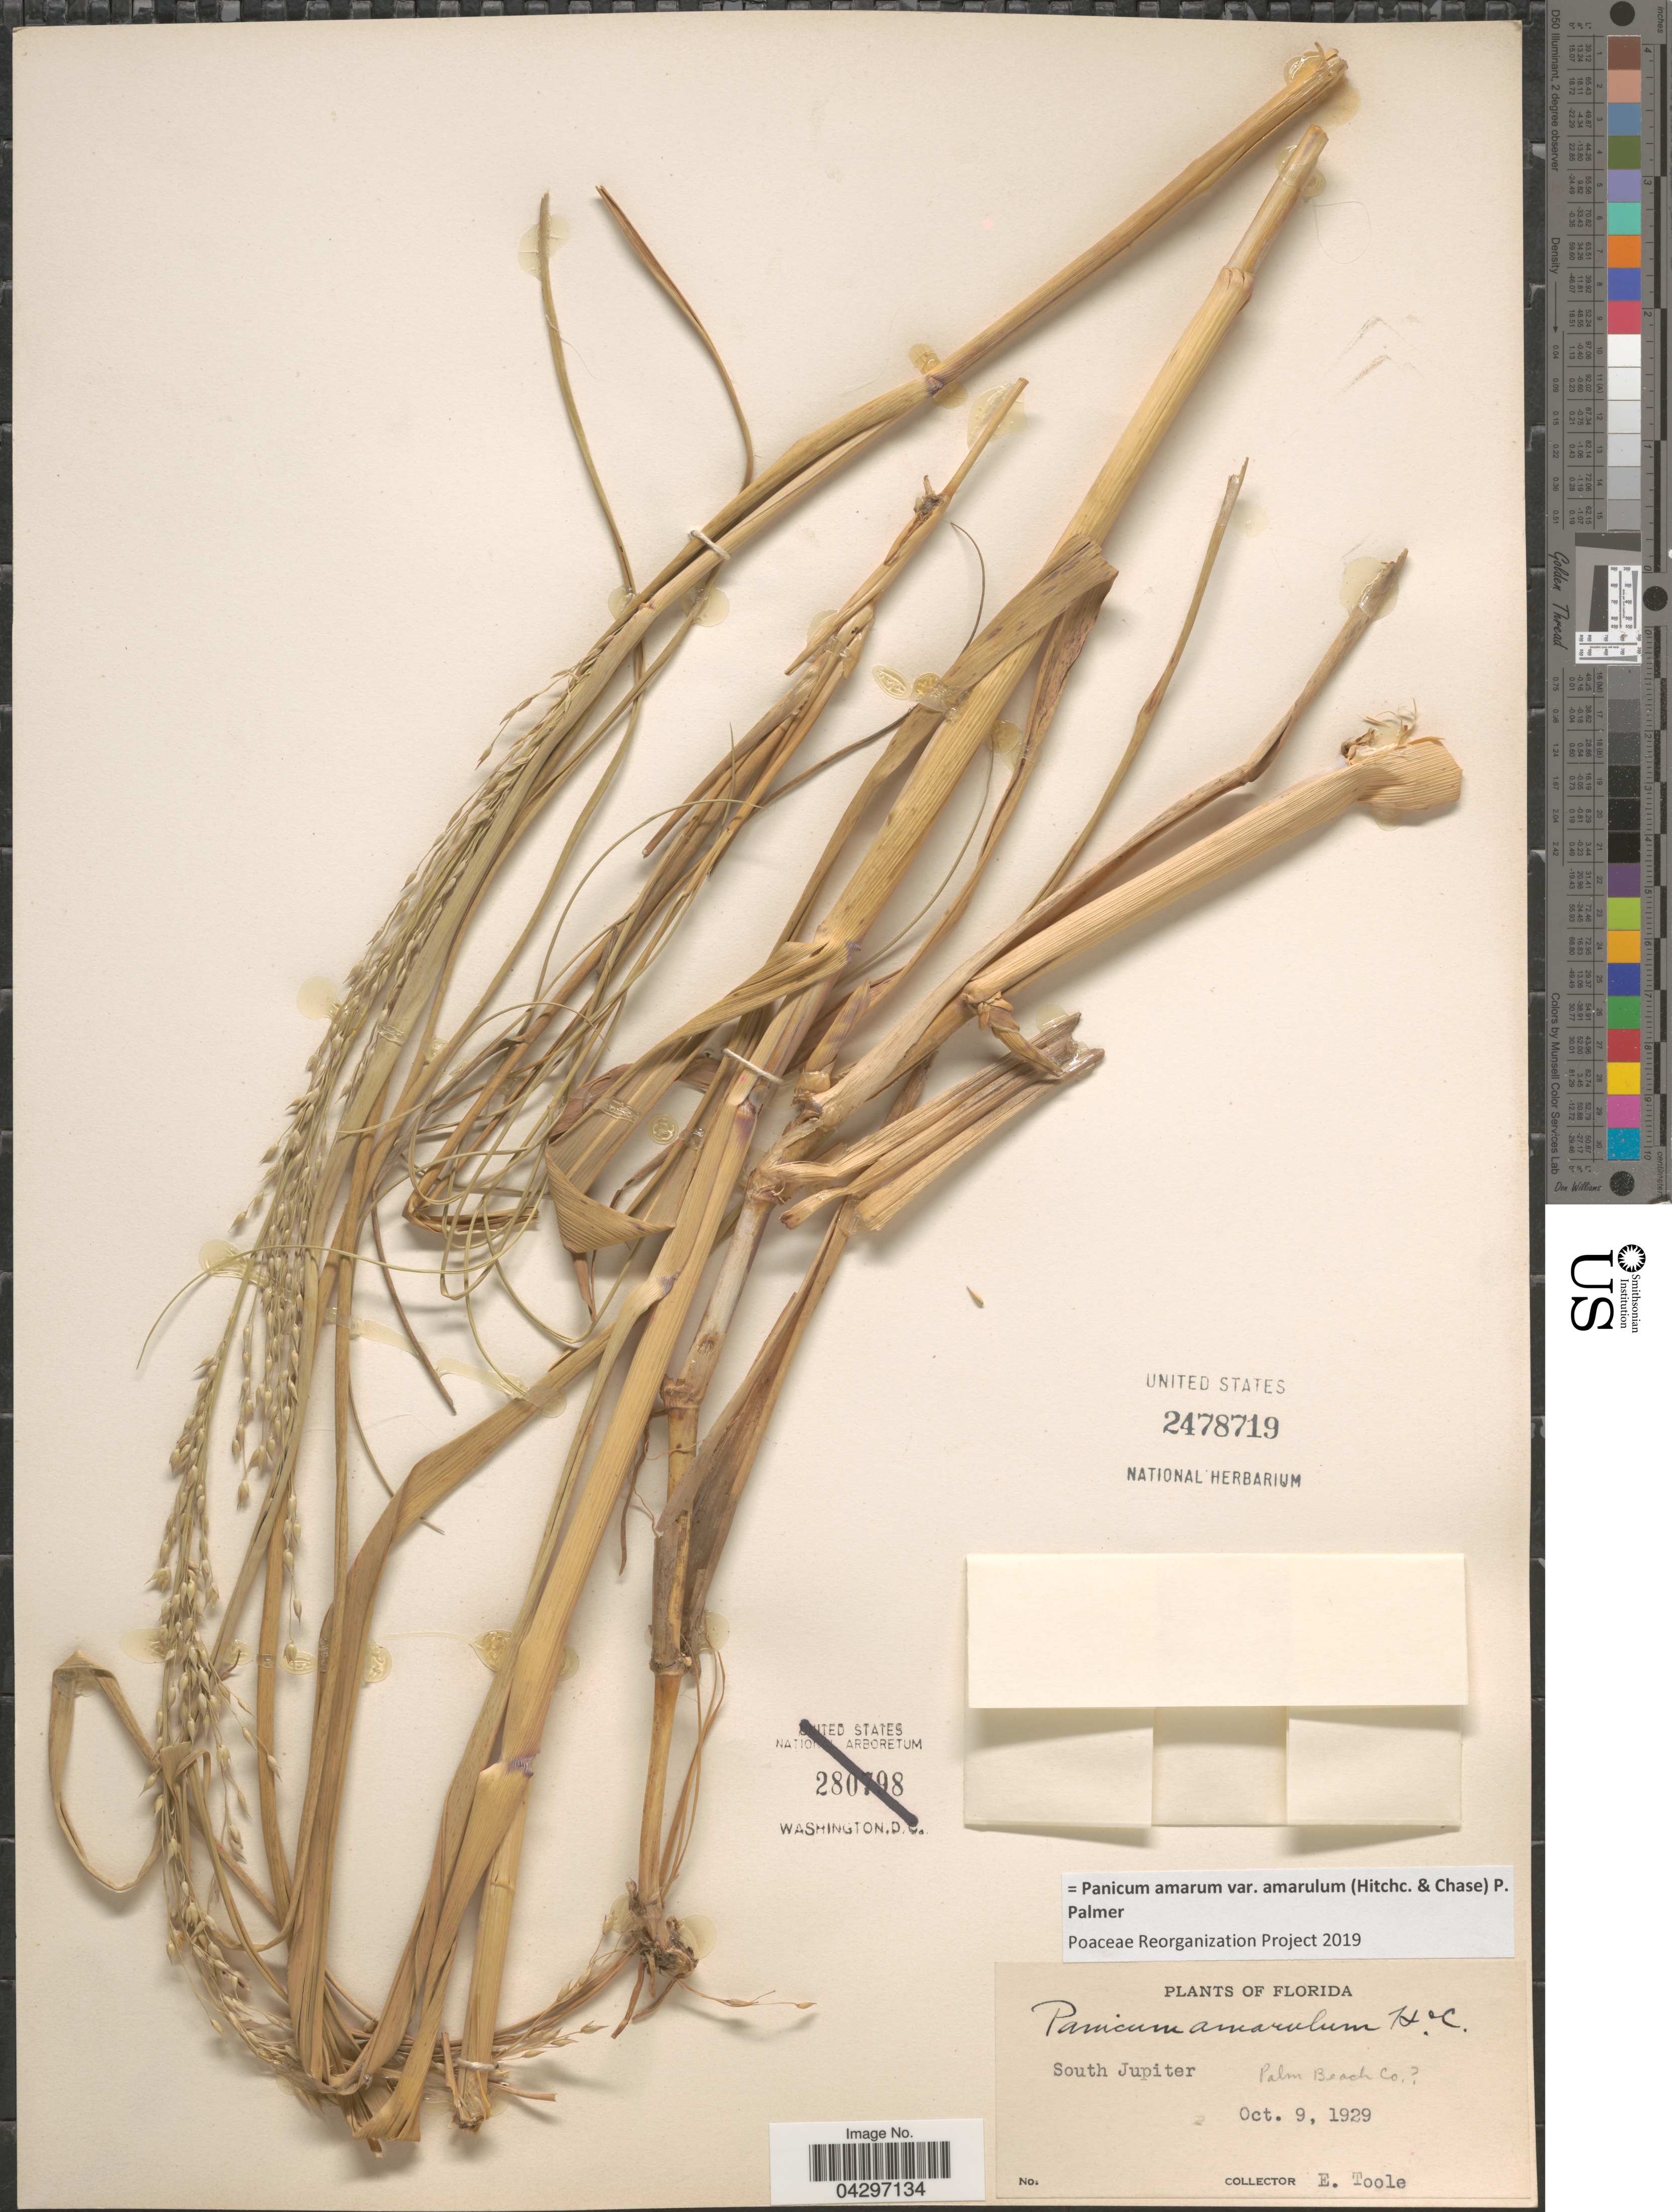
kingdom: Plantae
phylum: Tracheophyta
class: Liliopsida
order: Poales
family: Poaceae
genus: Panicum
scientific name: Panicum amarum var. amarulum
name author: (Hitchc. & Chase) Freckmann & Lelong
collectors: E. Toole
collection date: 1929-10-09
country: United States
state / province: Florida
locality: South Jupiter.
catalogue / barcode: US 2478719